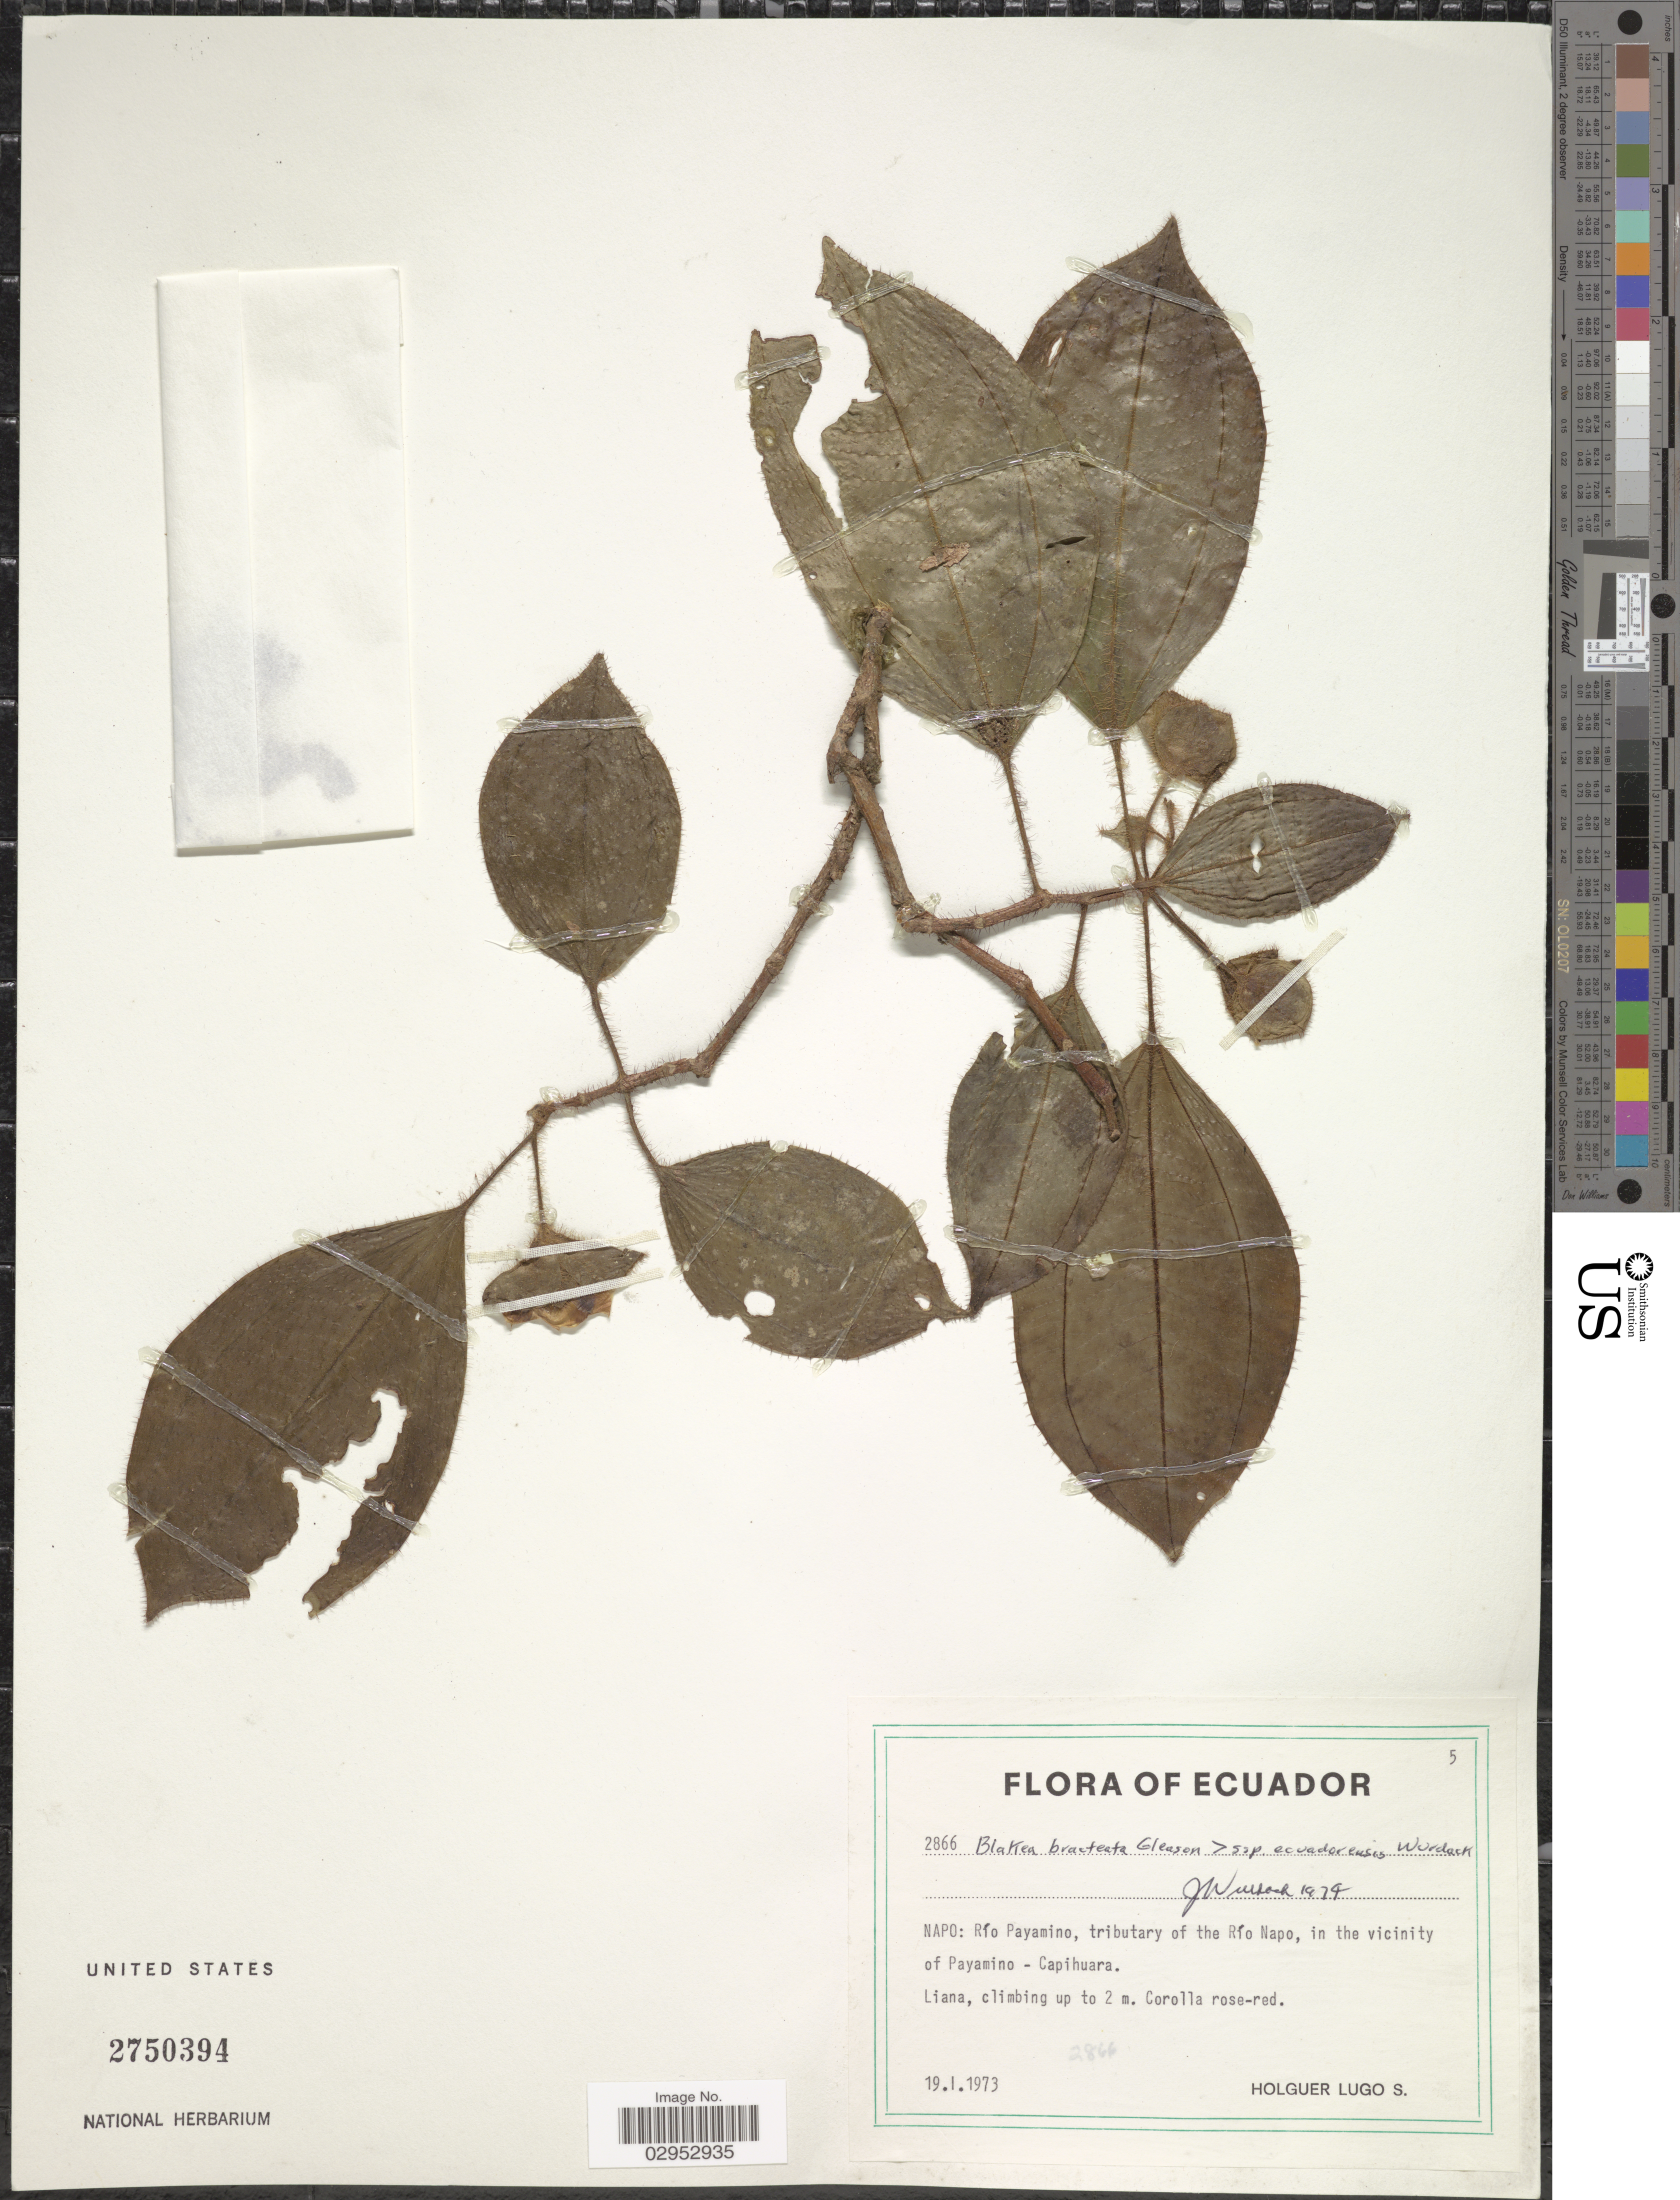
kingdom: Plantae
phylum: Tracheophyta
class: Magnoliopsida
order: Myrtales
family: Melastomataceae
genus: Blakea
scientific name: Blakea bracteata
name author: Gleason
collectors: H. Lugo S.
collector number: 2866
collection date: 1973-01-19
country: Ecuador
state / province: Napo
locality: Río Payamino, tributary of the Río Napo, in the vicinity of Payamino - Capihuara.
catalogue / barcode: US 2750394